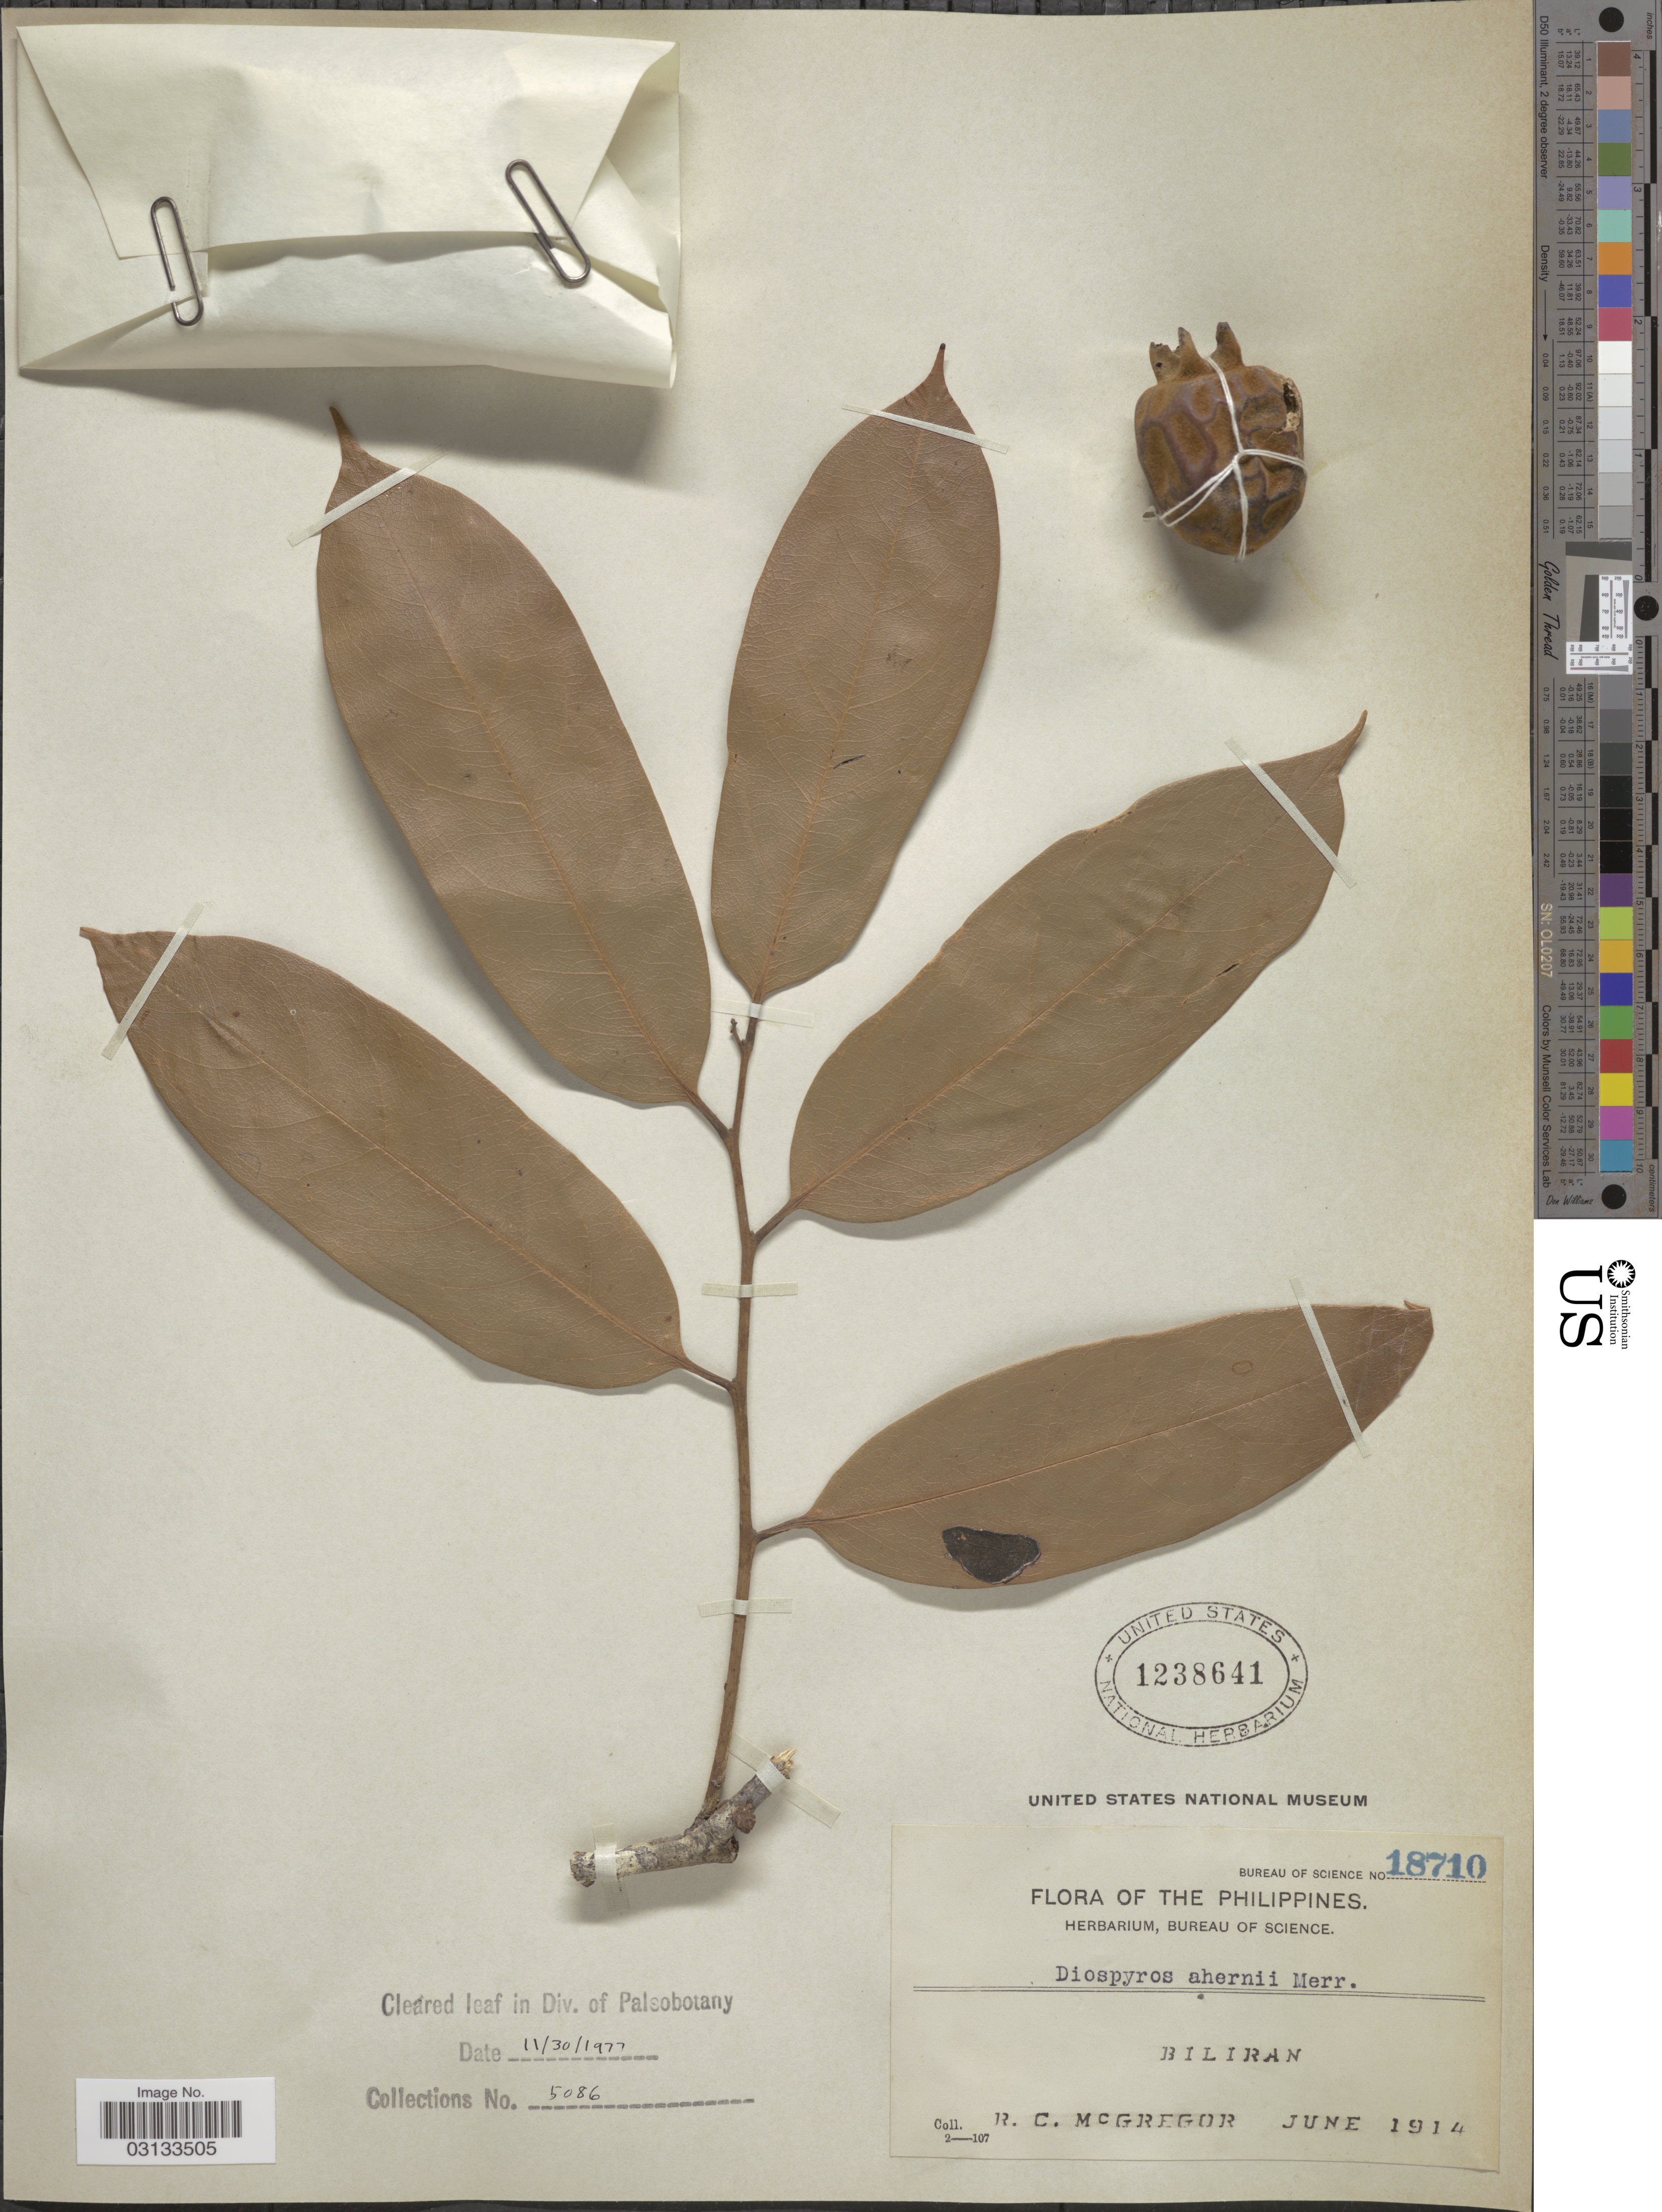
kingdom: Plantae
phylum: Tracheophyta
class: Magnoliopsida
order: Ericales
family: Ebenaceae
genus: Diospyros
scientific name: Diospyros ahernii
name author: Merr.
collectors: R. C. McGregor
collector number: Bureau of Science 18710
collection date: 1914-06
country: Philippines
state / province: Eastern Visayas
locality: Biliran.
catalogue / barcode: US 1238641